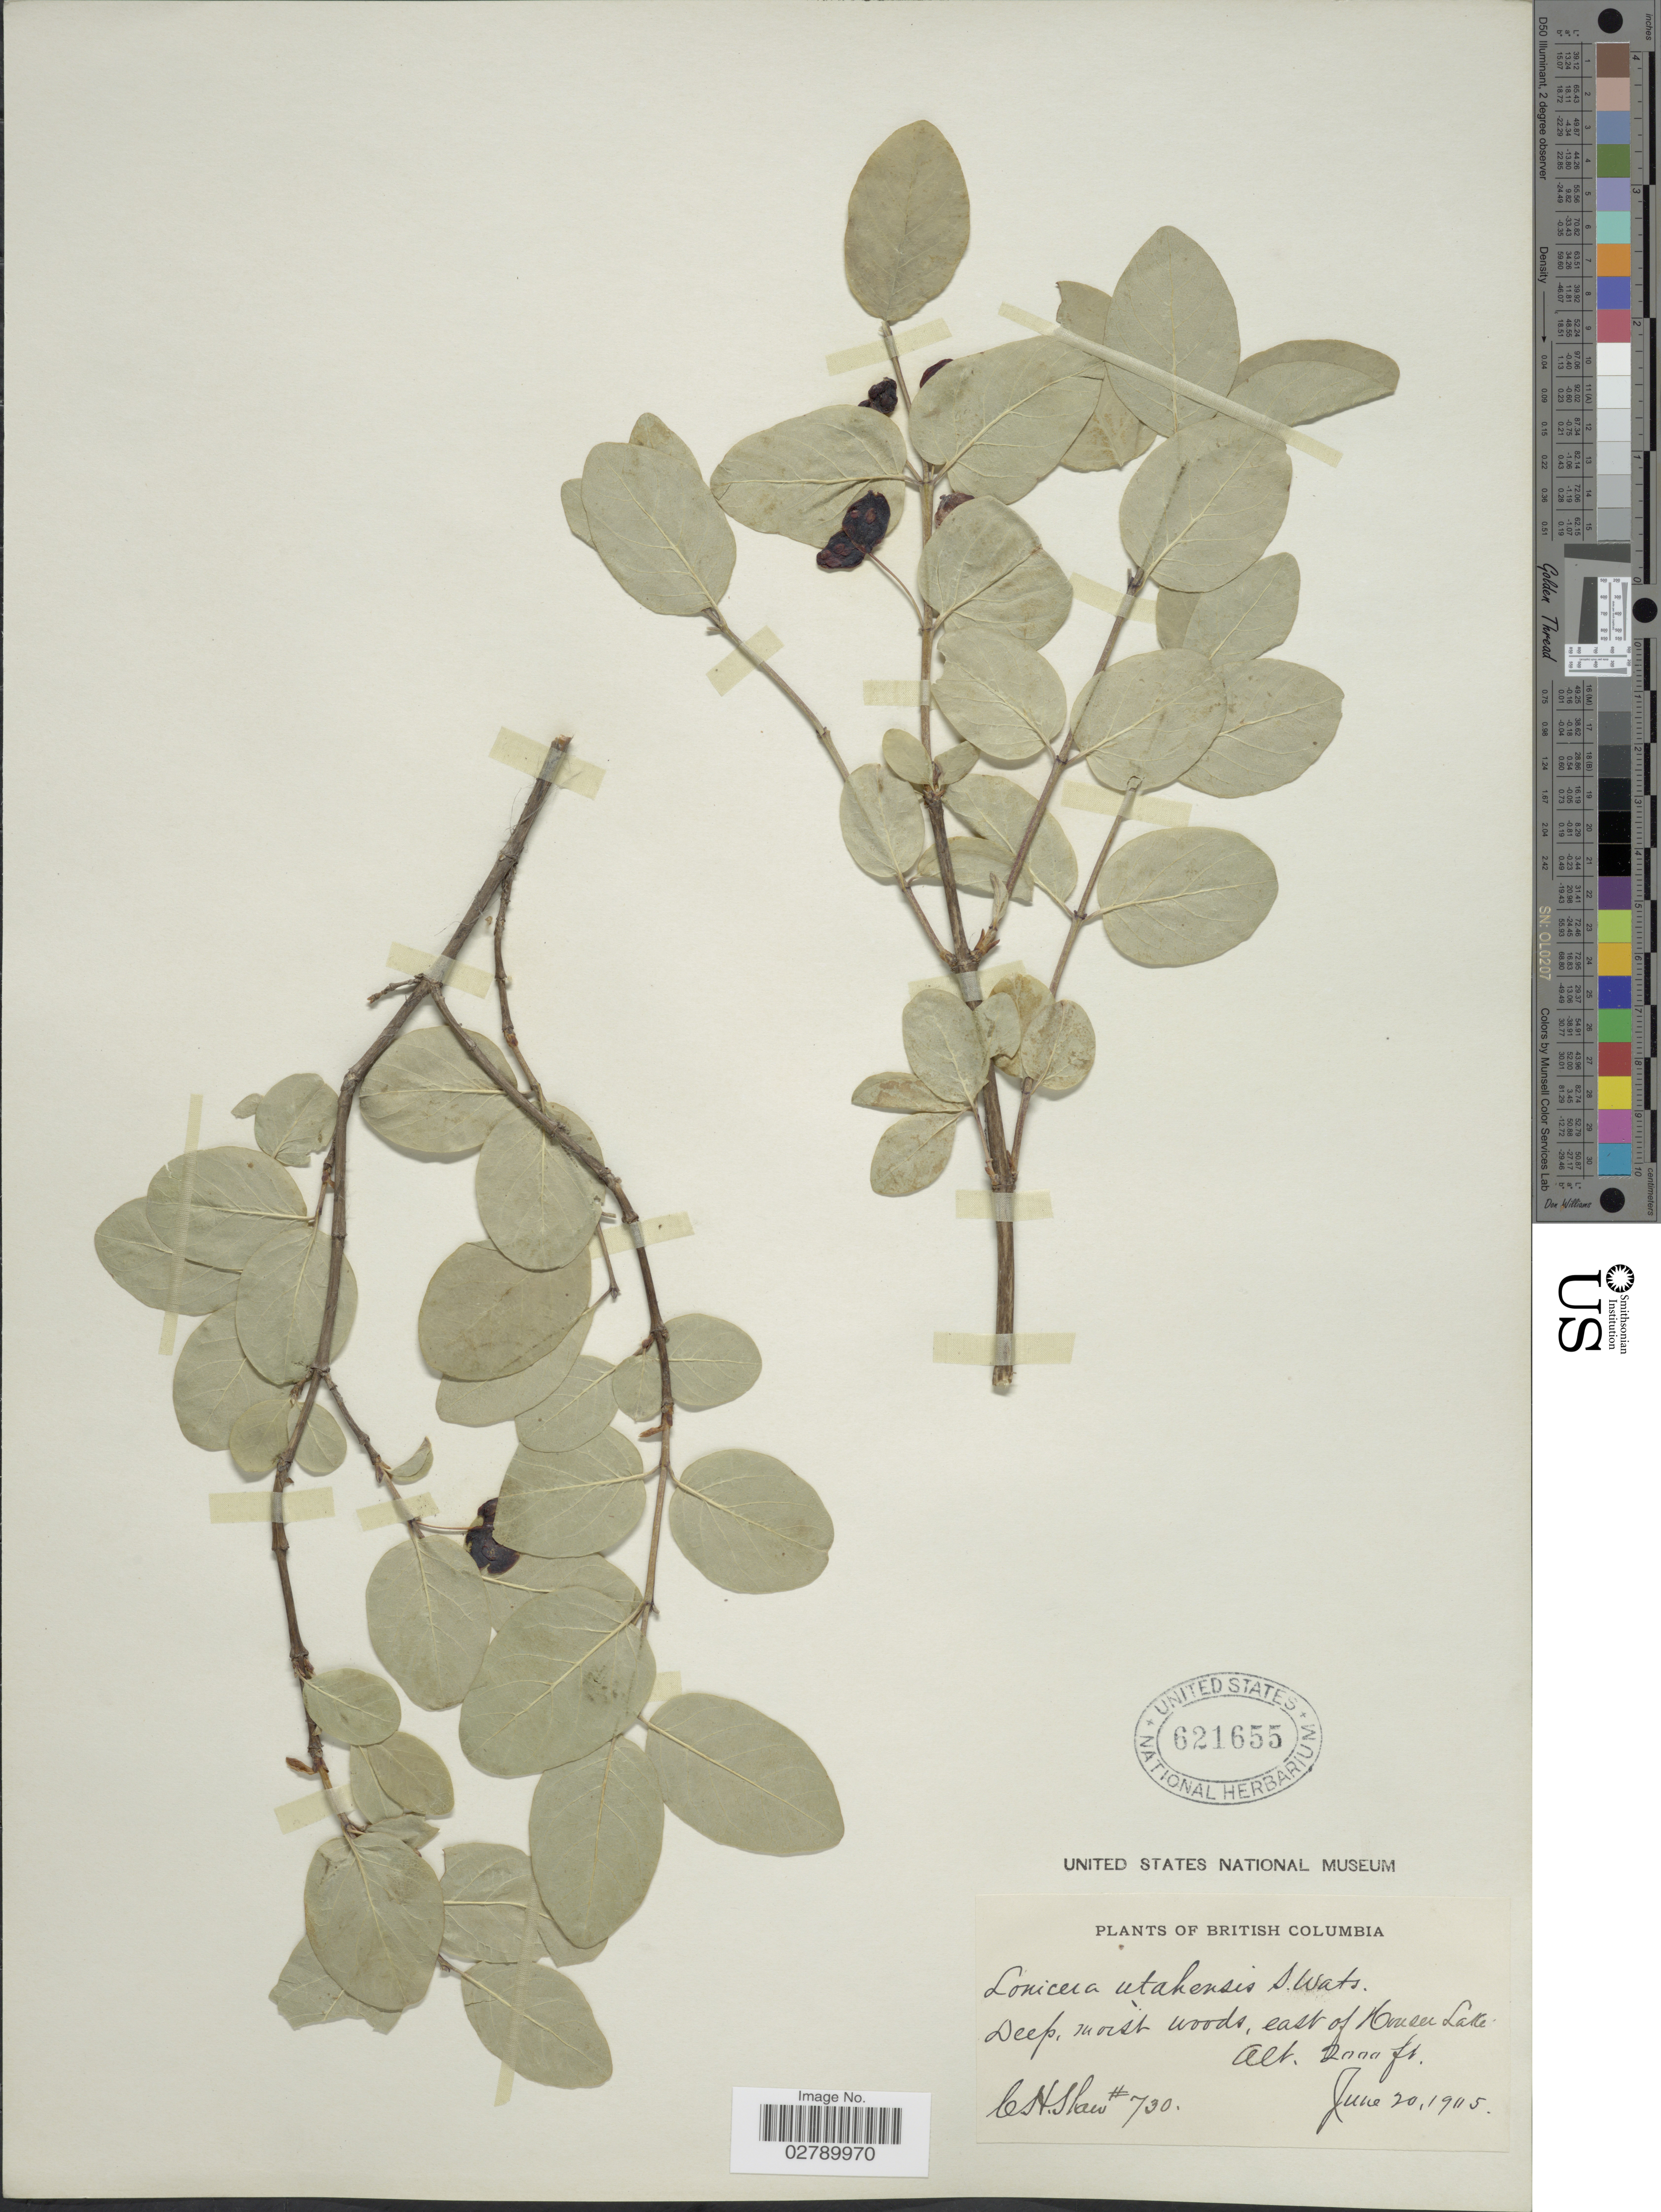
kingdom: Plantae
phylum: Tracheophyta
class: Magnoliopsida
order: Dipsacales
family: Caprifoliaceae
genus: Lonicera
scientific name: Lonicera utahensis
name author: S. Watson in C. King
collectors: C. H. Shaw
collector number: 730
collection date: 1905-06-20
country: Canada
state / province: British Columbia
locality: Deep, moist woods, east of Houser Lake.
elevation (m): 610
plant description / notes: No precise locality correction needed.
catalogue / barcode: US 621655